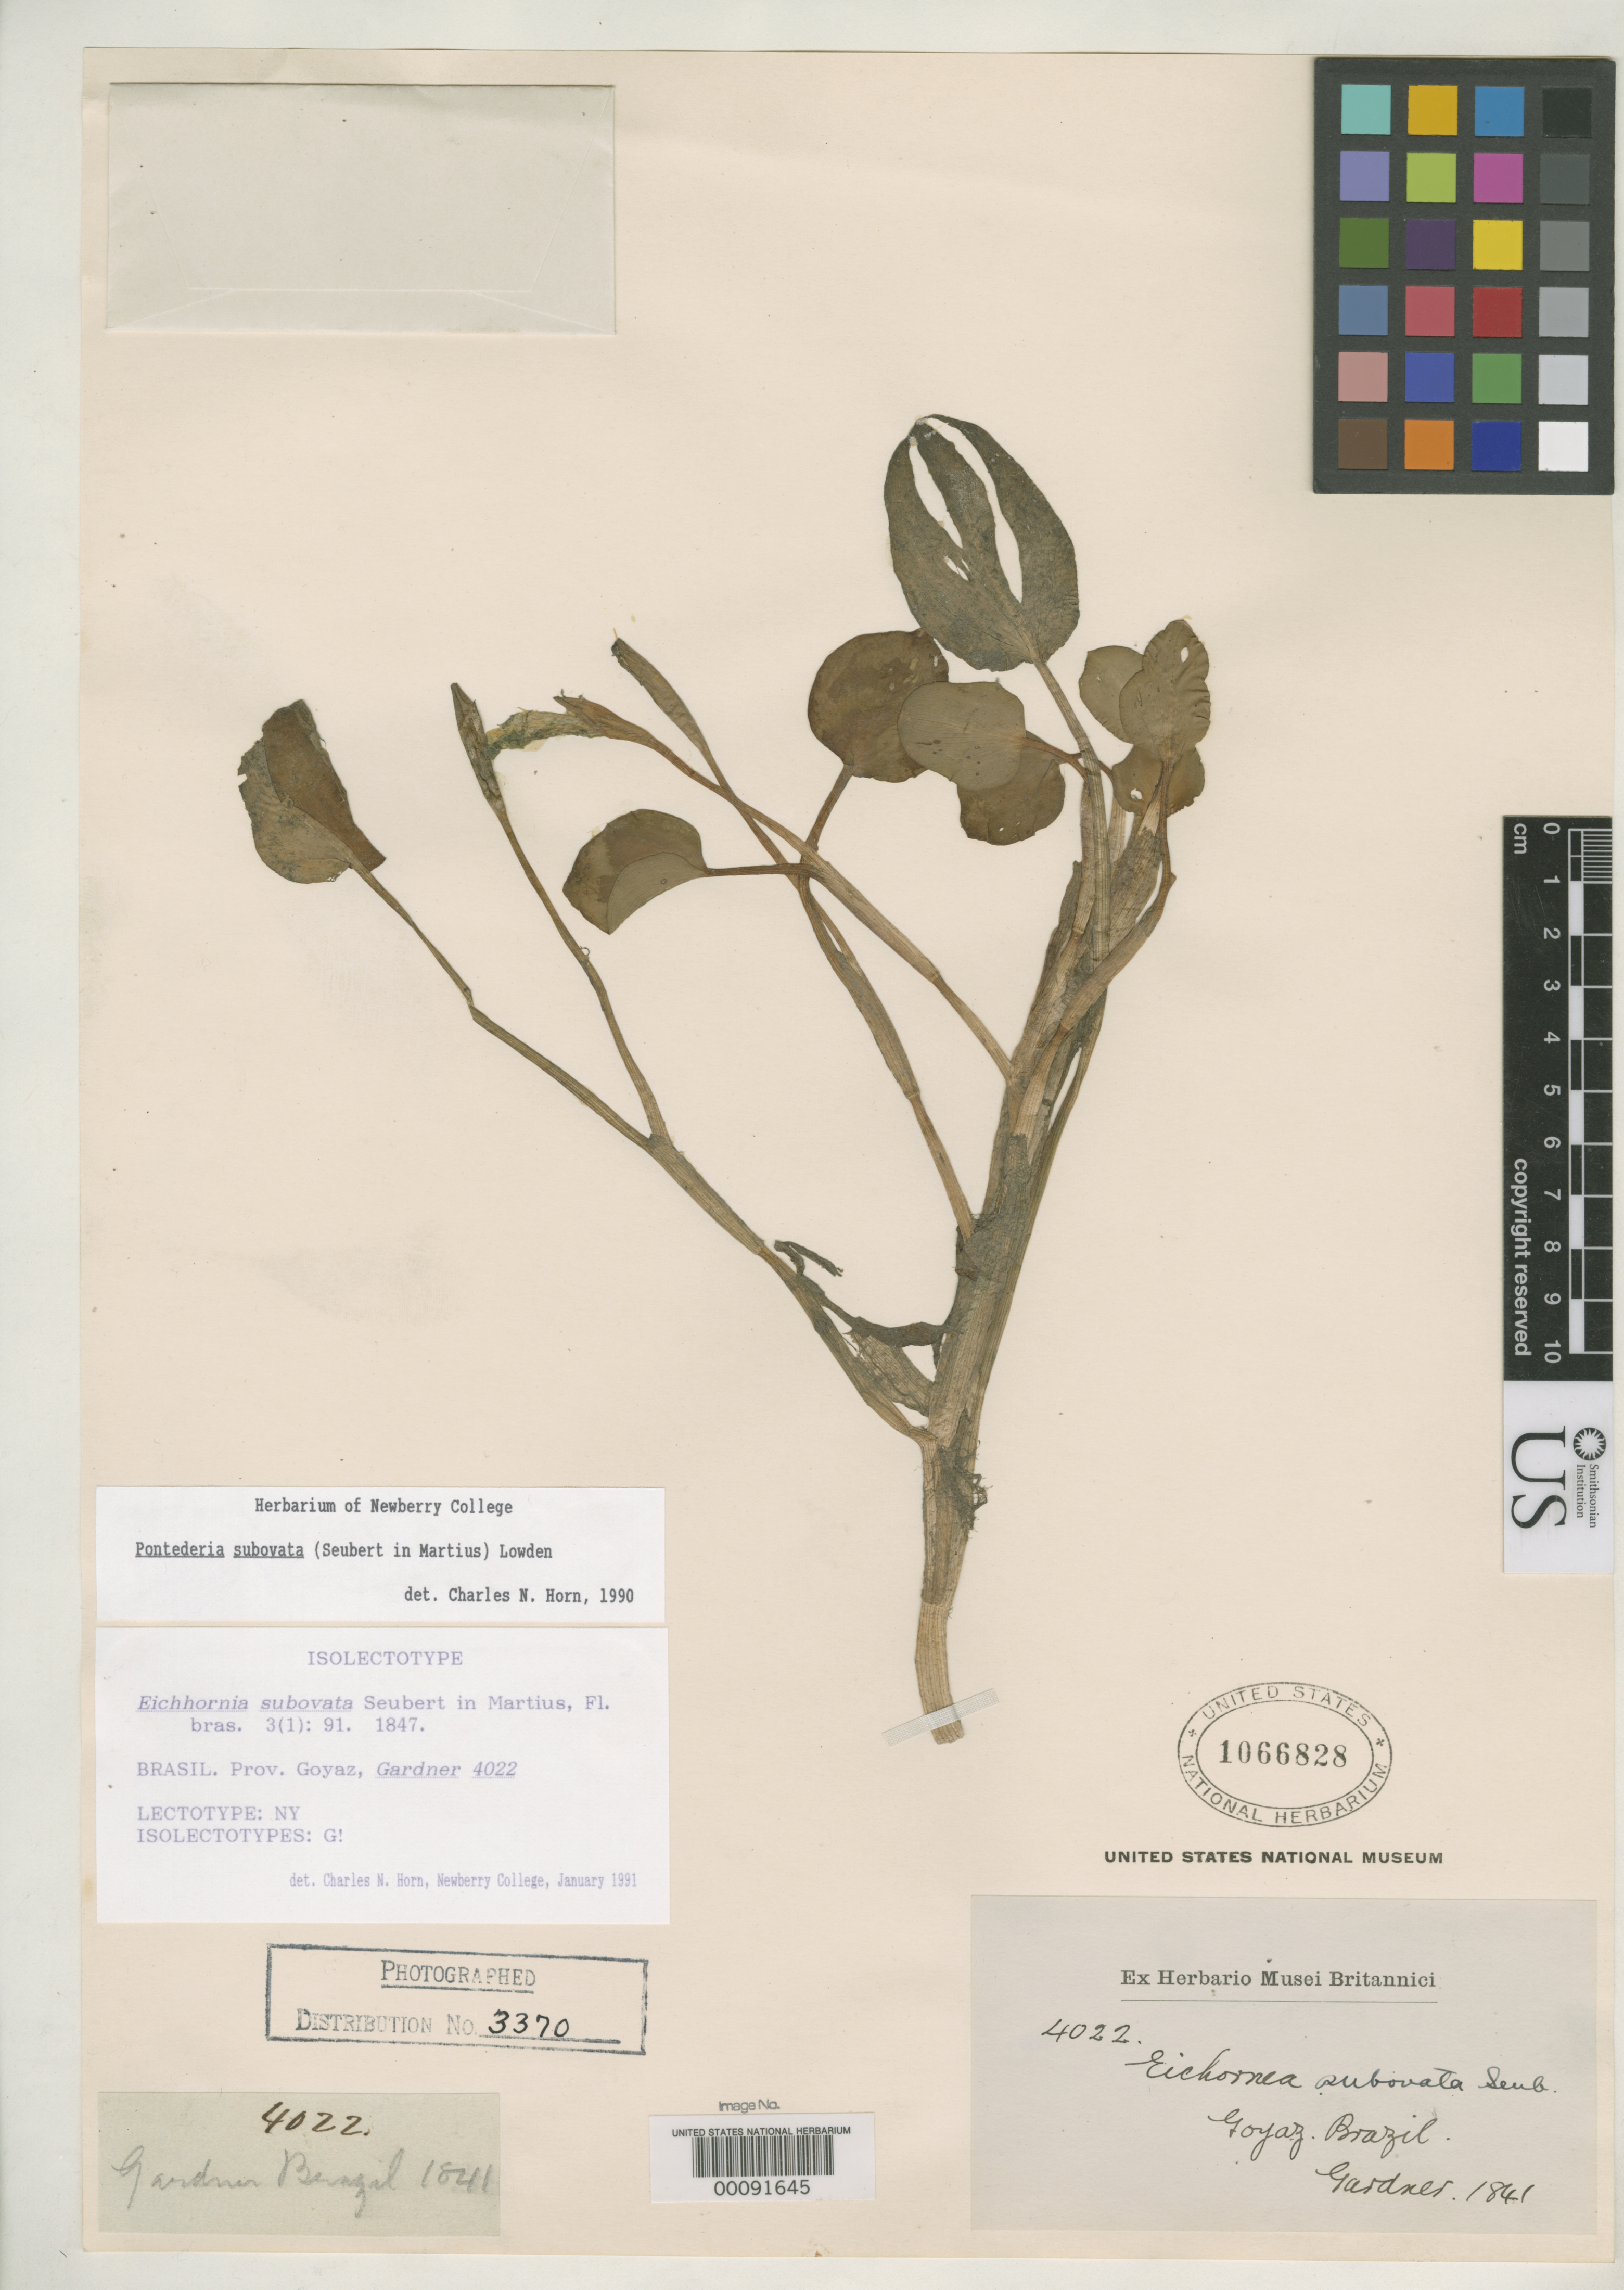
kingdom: Plantae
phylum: Tracheophyta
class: Liliopsida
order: Commelinales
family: Pontederiaceae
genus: Eichhornia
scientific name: Eichhornia subovata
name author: Seub.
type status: Type Fragment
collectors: G. Gardner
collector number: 4022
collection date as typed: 1841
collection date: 1841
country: Brazil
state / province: Goiás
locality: Inter Porto Imperial et Lunie, ad flum Tocantins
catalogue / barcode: US 1066828